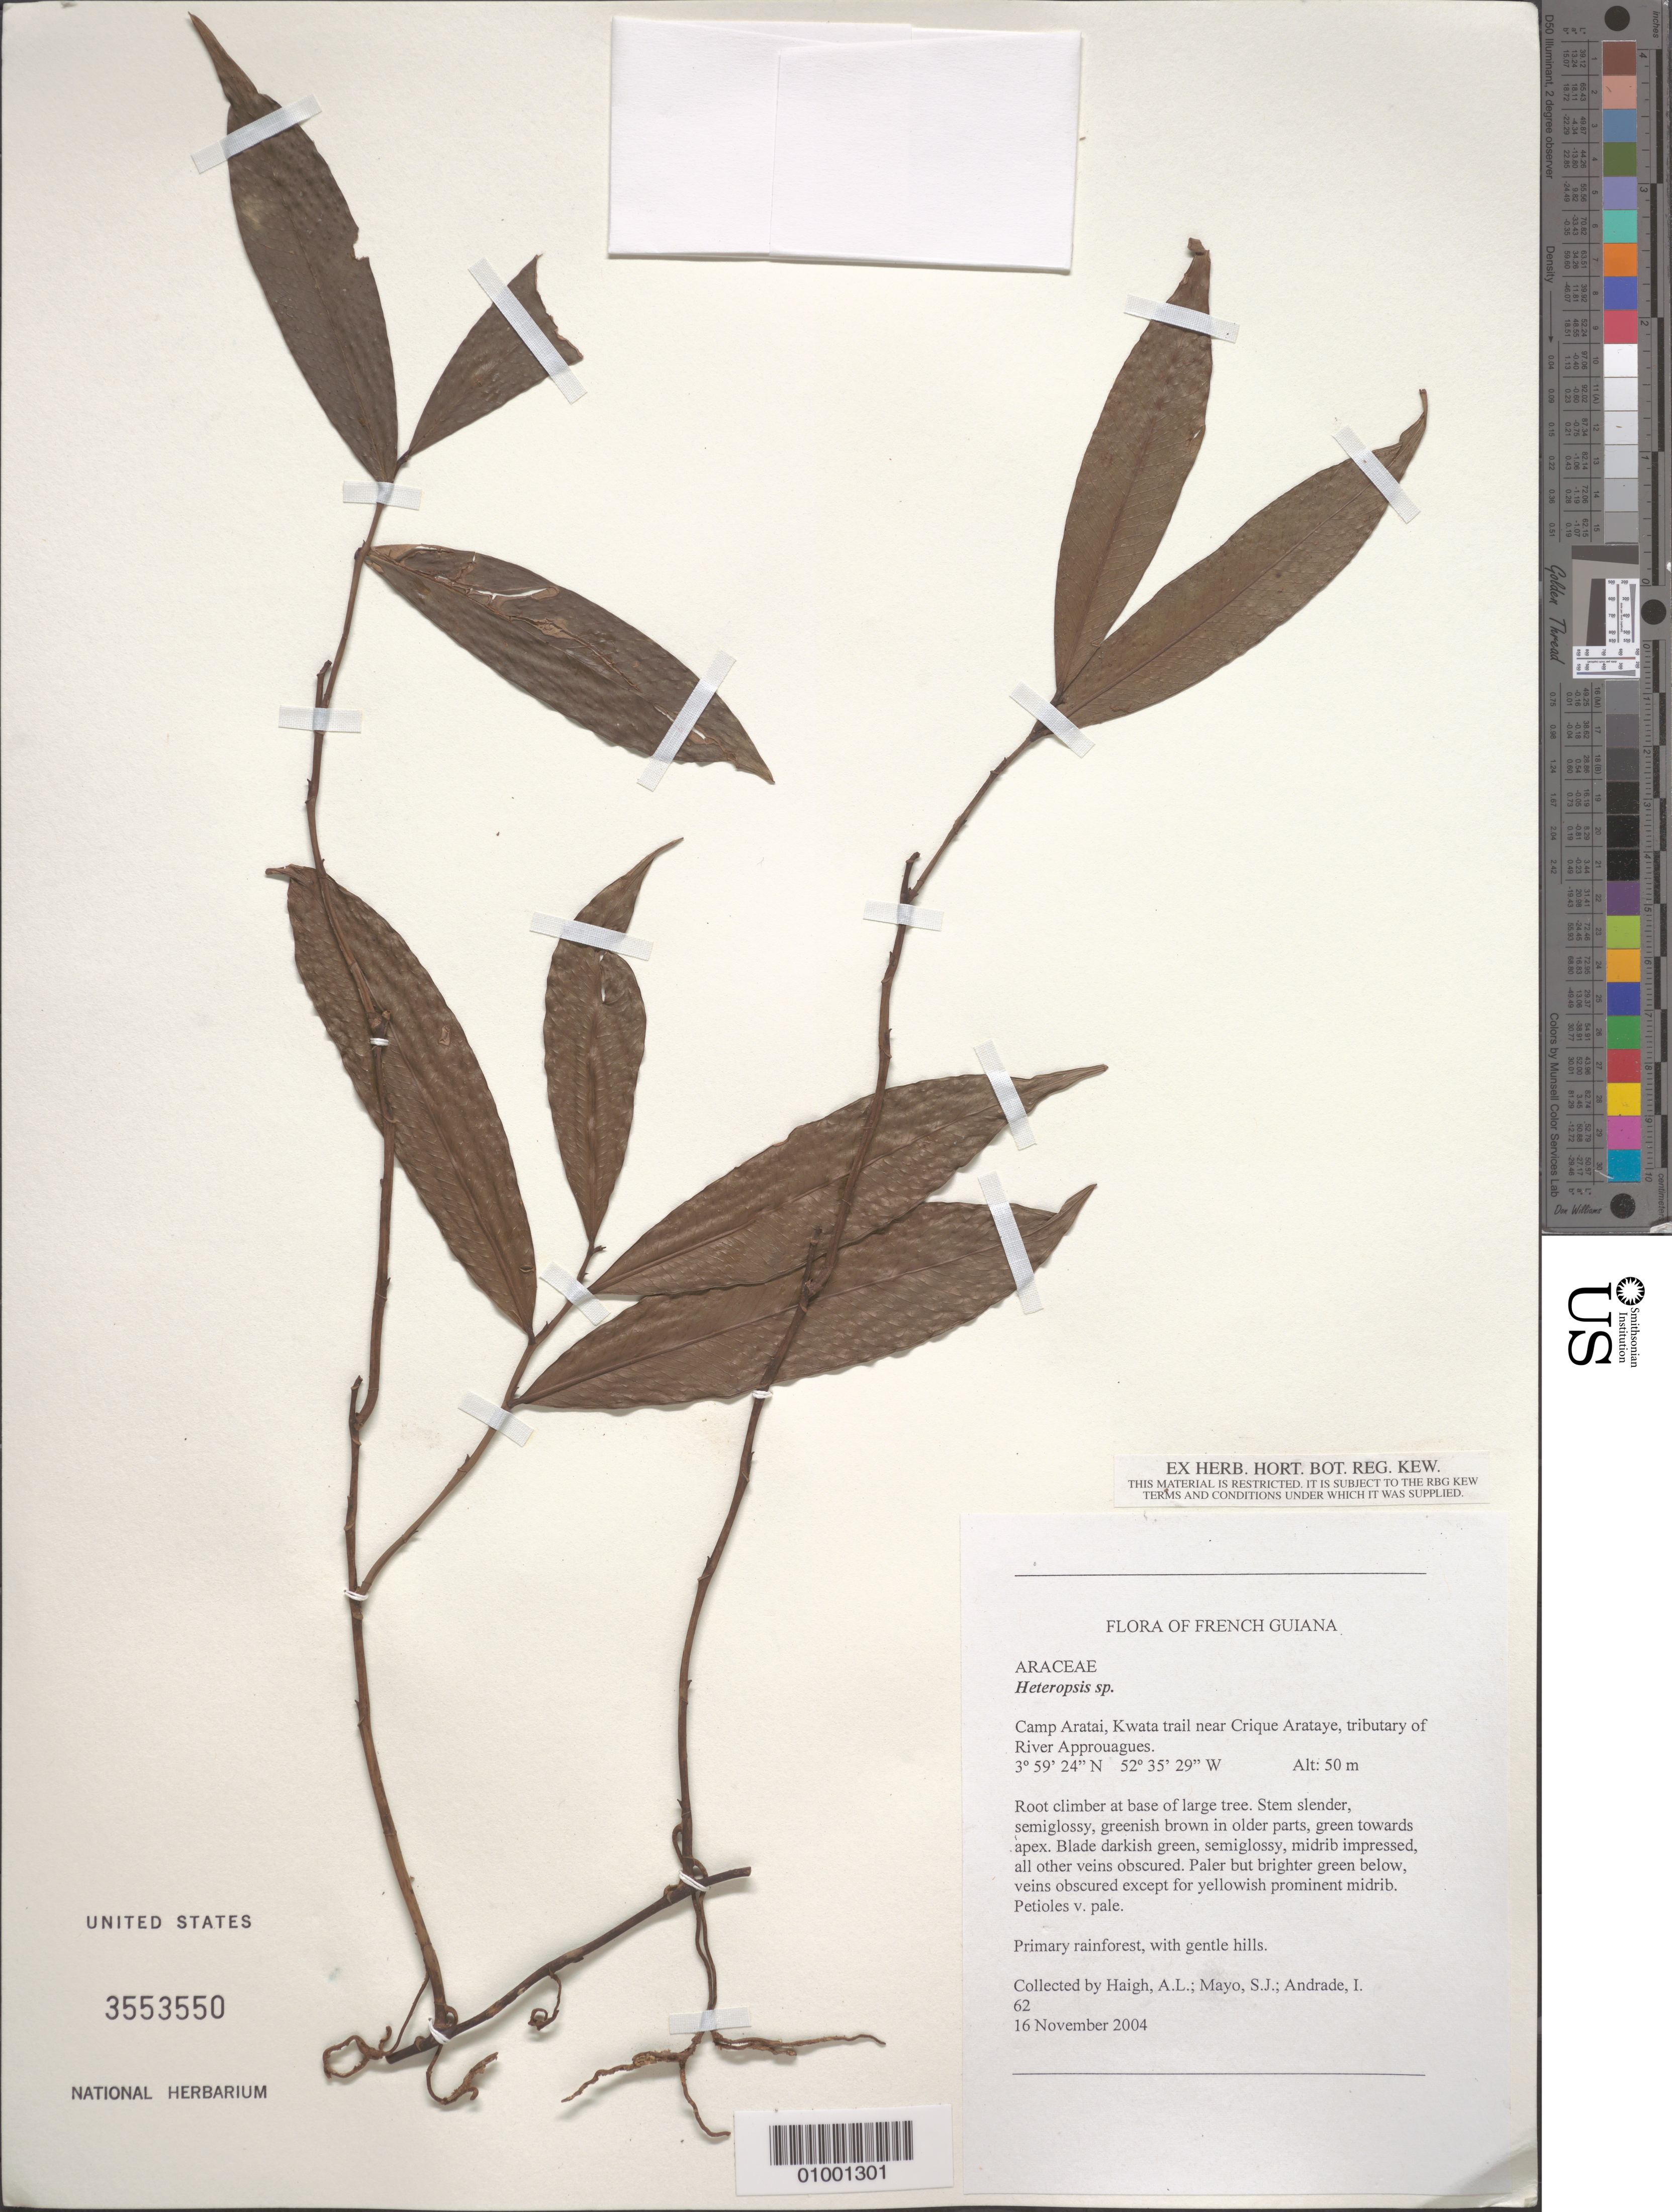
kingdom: Plantae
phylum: Tracheophyta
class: Liliopsida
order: Alismatales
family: Araceae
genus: Heteropsis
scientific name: Heteropsis sp.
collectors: A. Haigh, S. J. Mayo & I. Andrade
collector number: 62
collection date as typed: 16-Nov-04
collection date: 2004-11-16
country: French Guiana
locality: Camp Aratai, Kwata trail near Crique Arataye, tributary of River Approuagues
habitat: Primary rainforest, with gentle hills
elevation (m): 50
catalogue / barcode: US 3553550